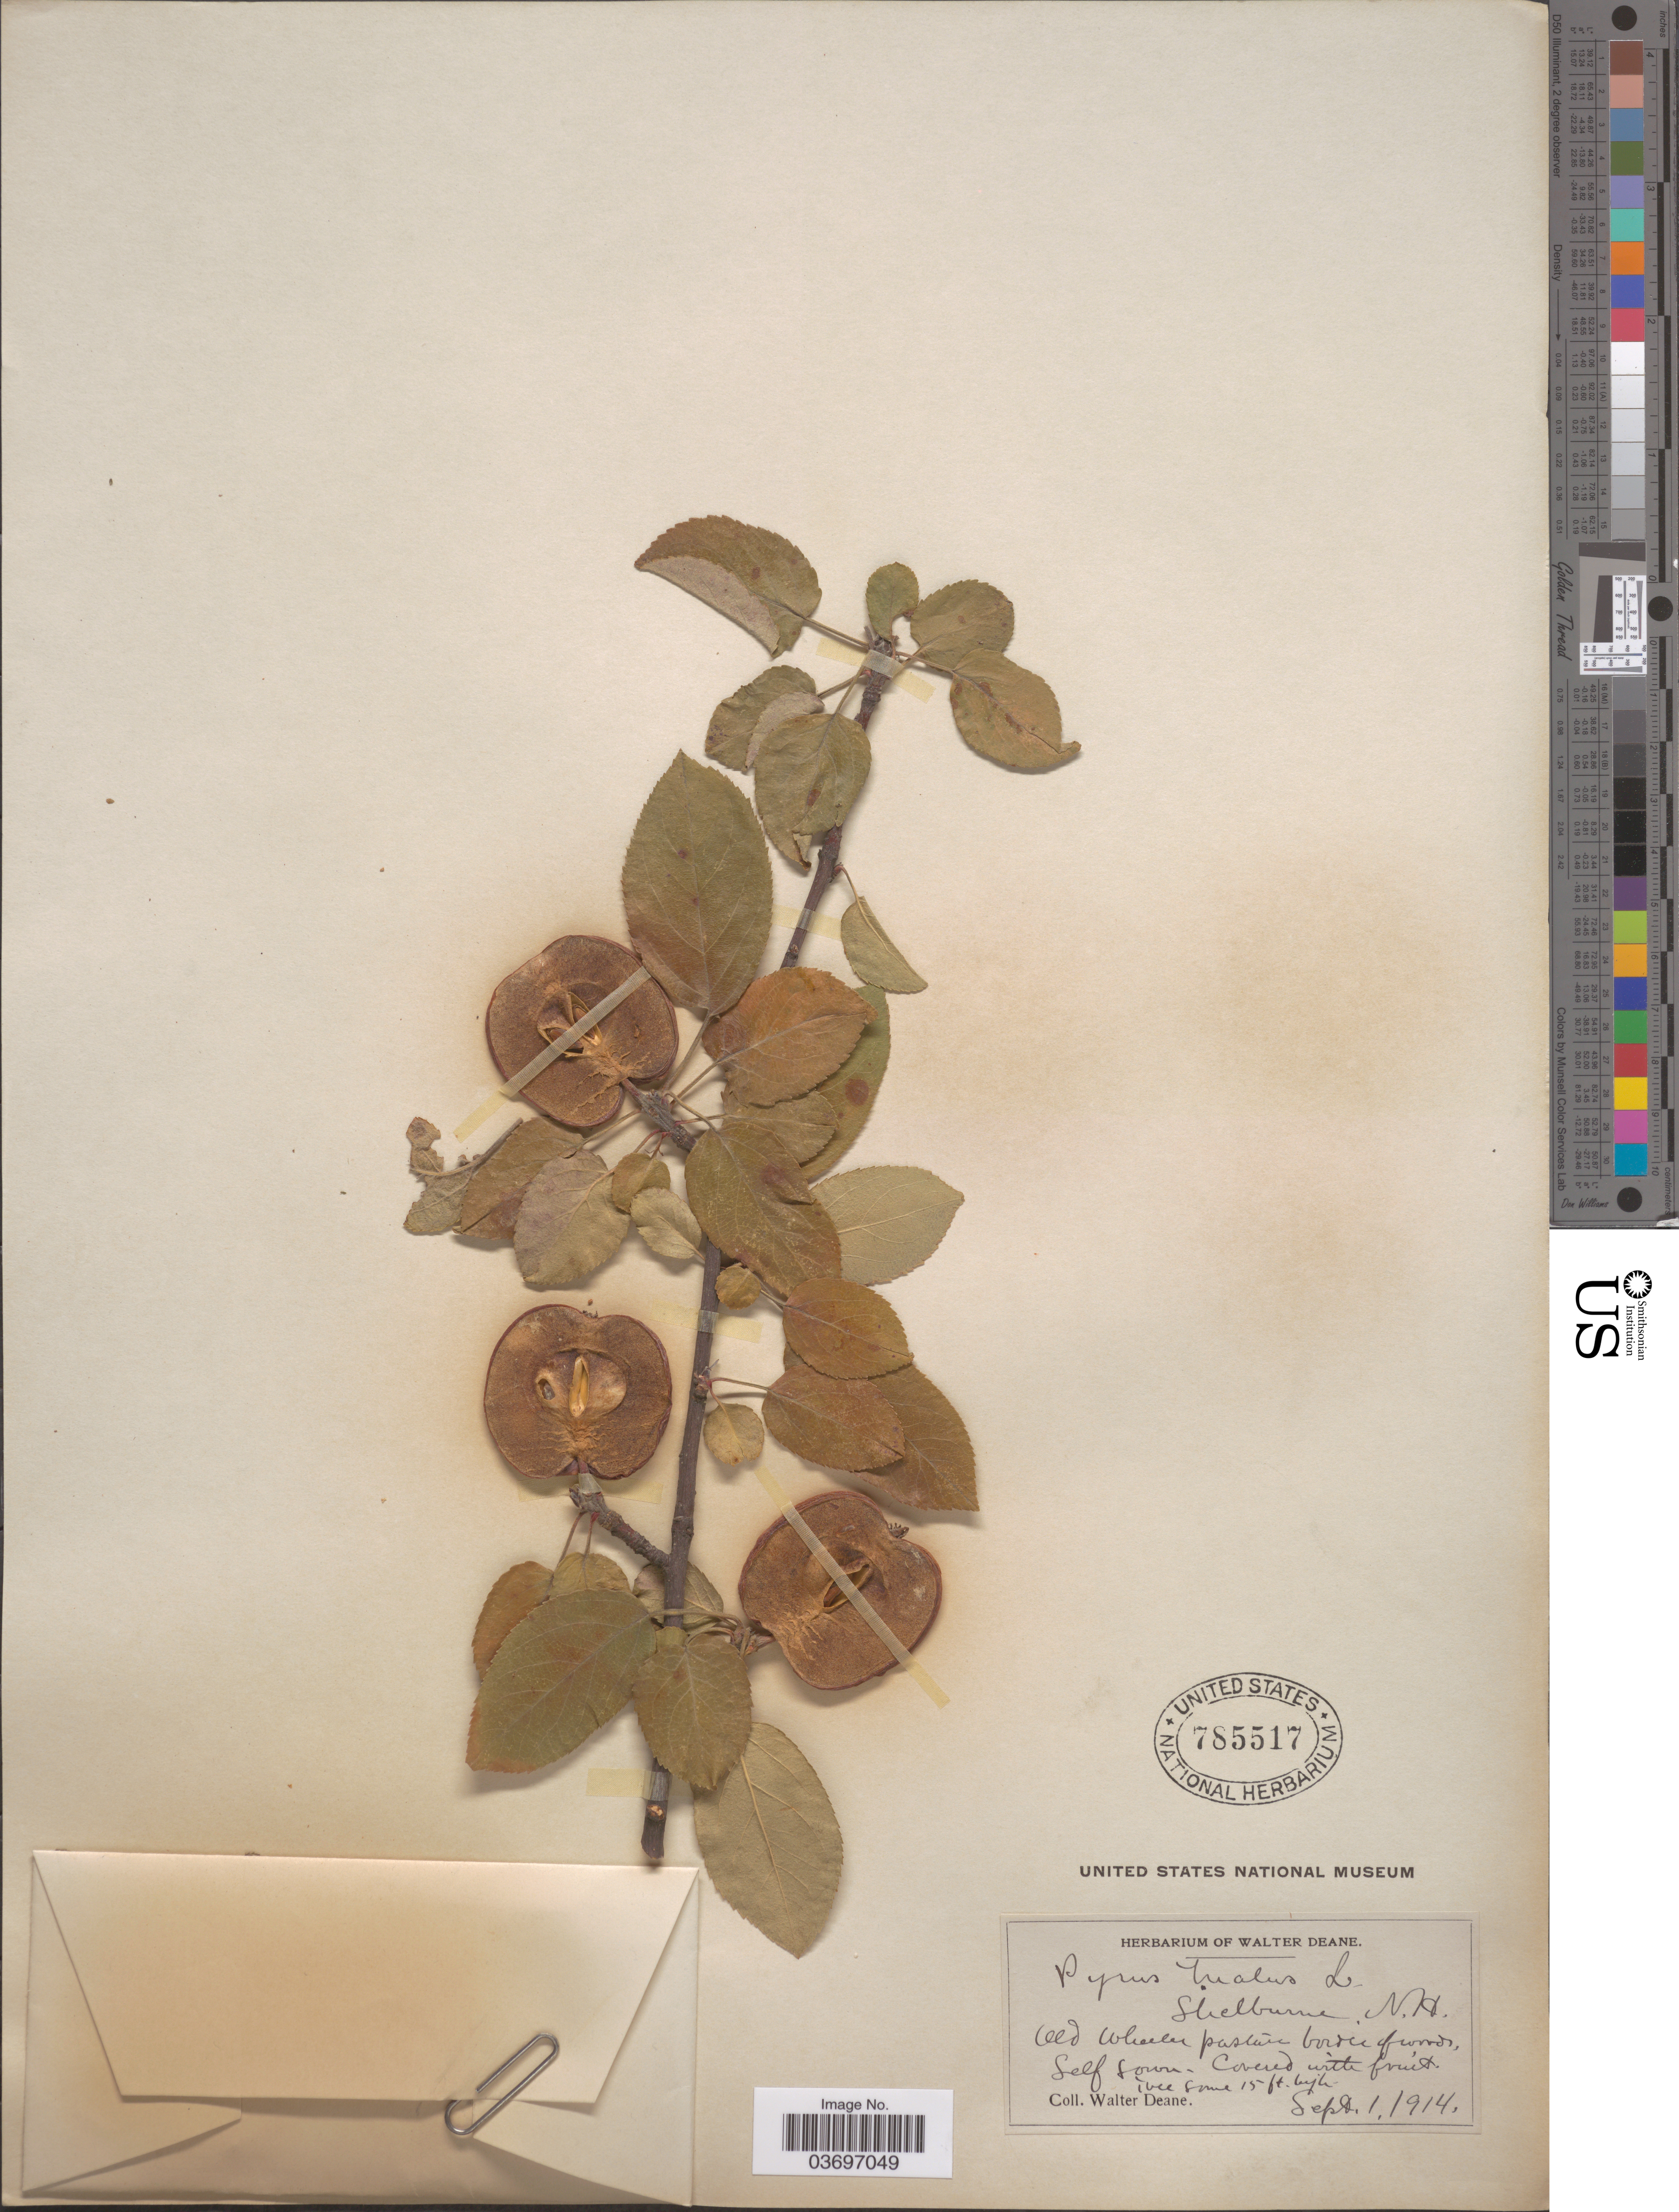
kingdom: Plantae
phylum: Tracheophyta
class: Magnoliopsida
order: Rosales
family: Rosaceae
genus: Malus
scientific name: Malus pumila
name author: Mill.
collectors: W. Deane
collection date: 1914-09-01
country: United States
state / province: New Hampshire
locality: Shelburne.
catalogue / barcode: US 785517